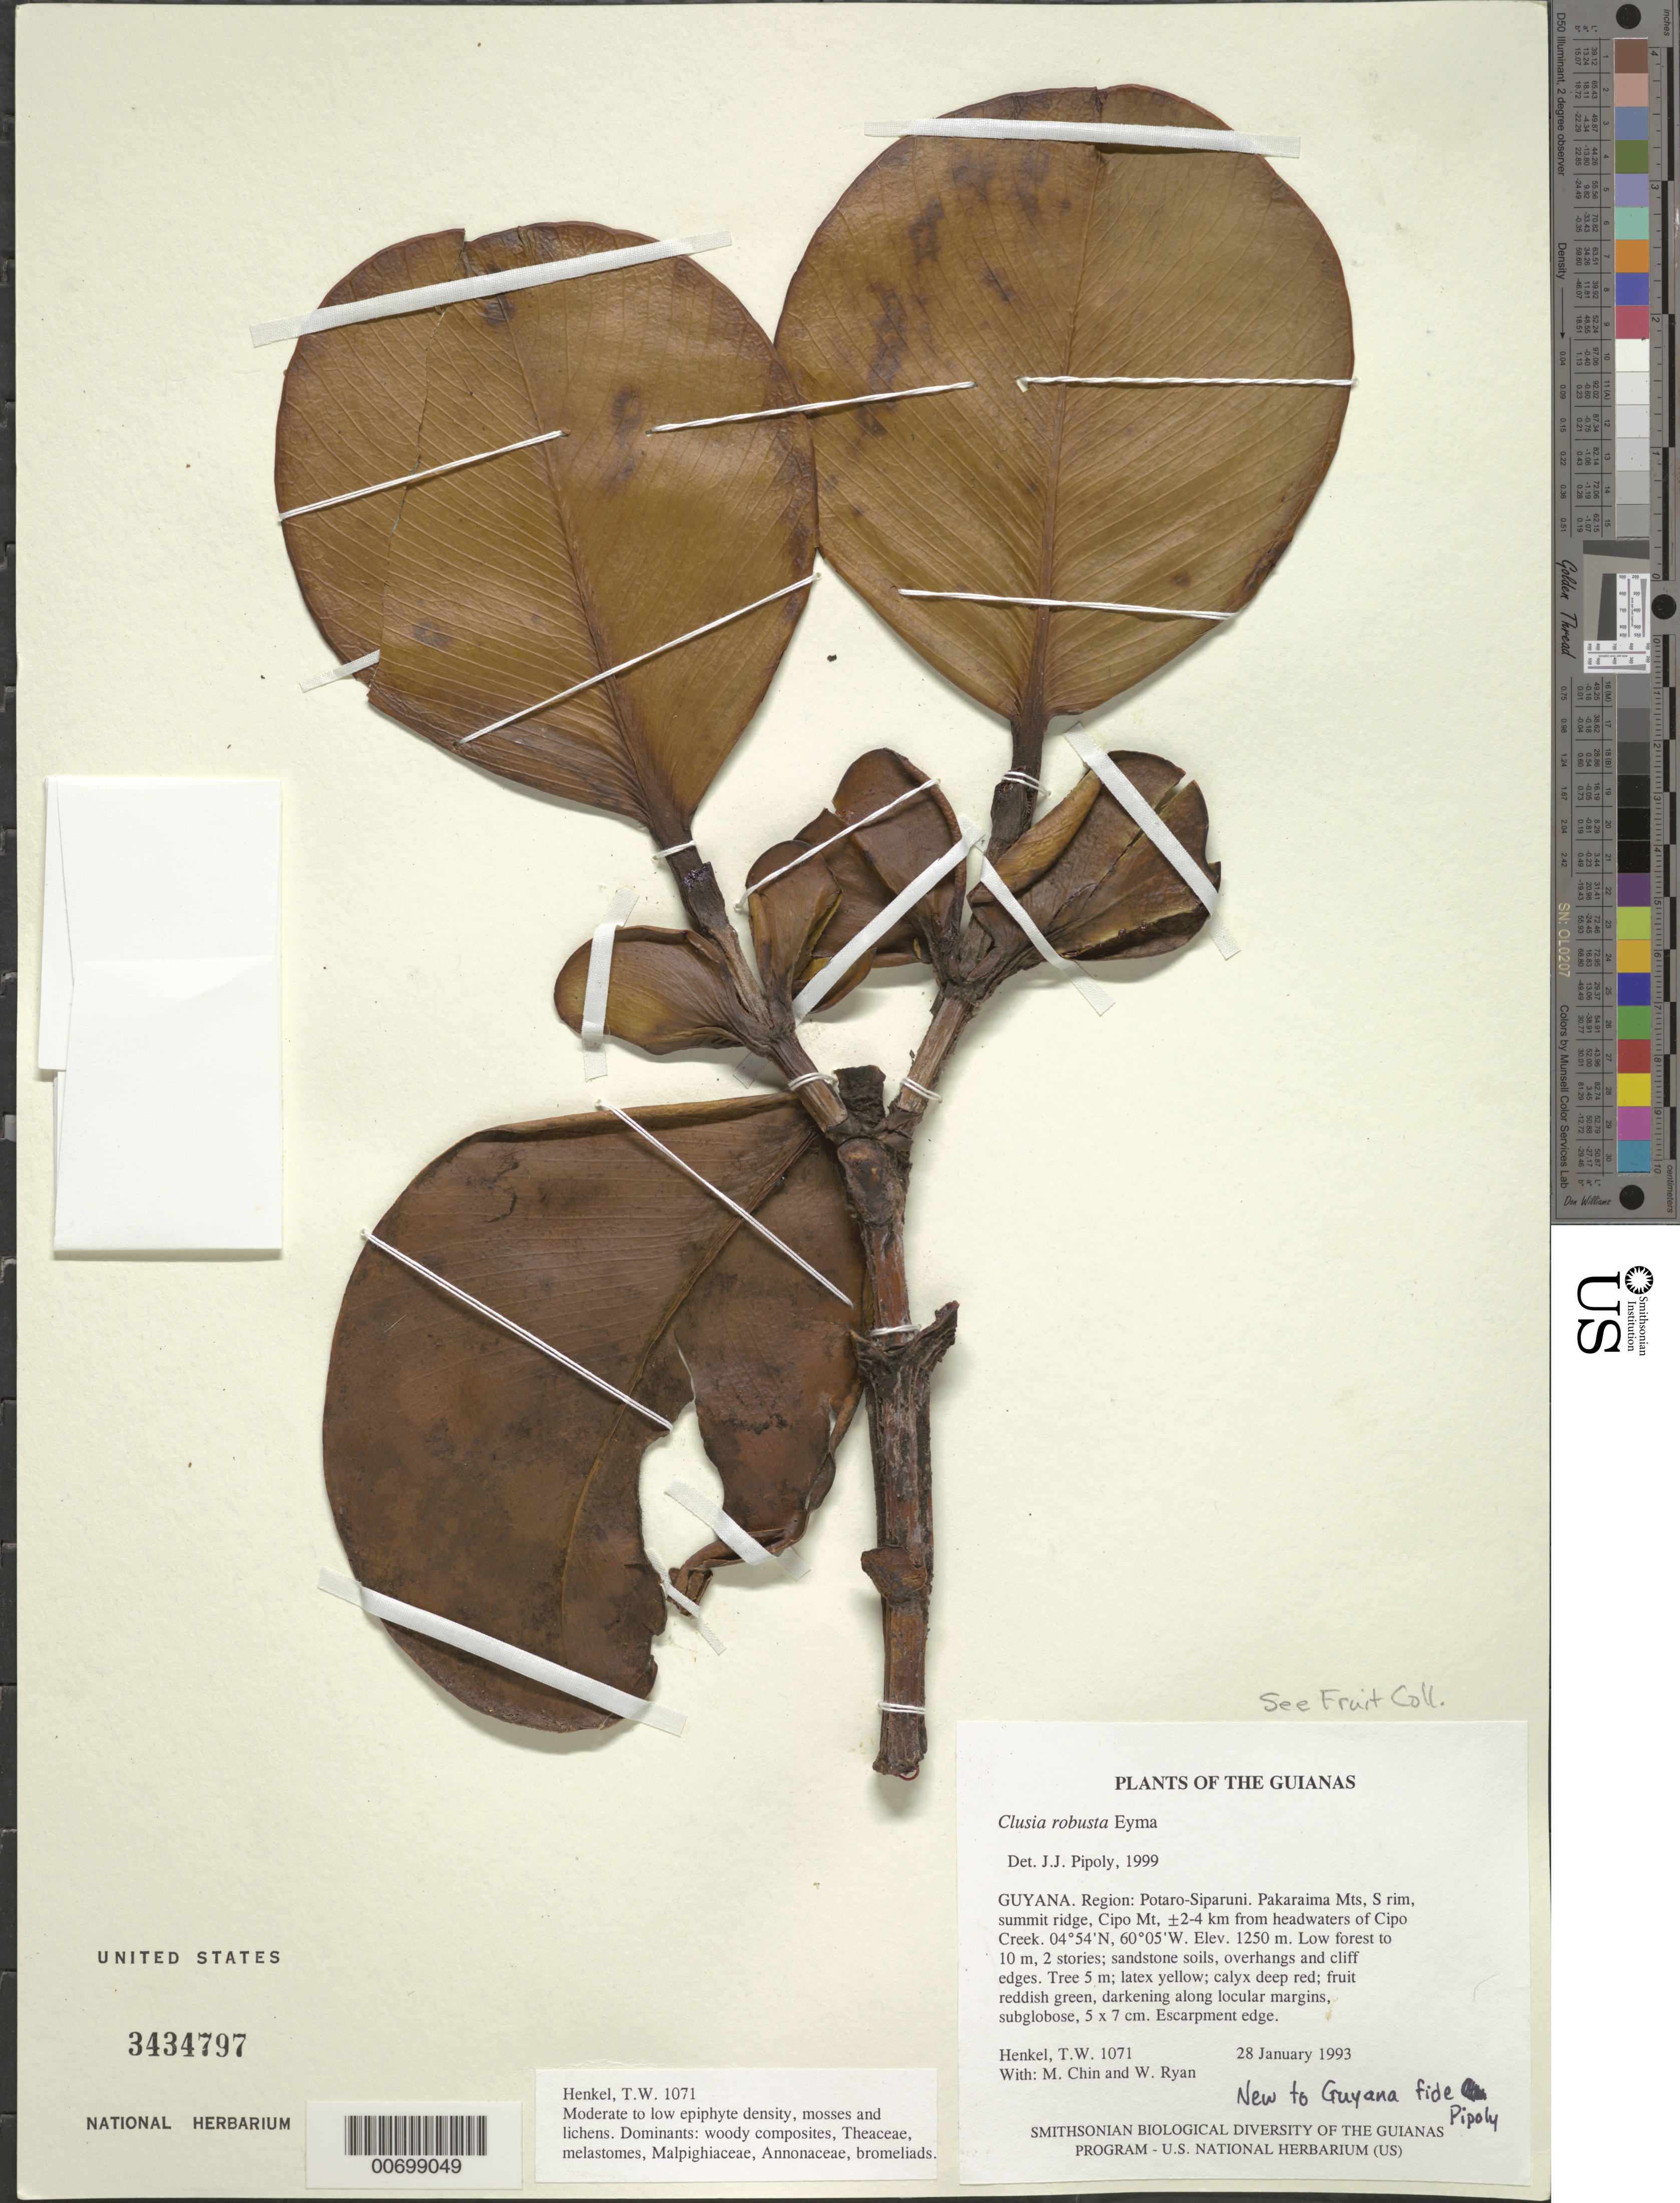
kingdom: Plantae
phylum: Tracheophyta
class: Magnoliopsida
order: Malpighiales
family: Clusiaceae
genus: Clusia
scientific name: Clusia robusta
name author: Eyma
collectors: T. Henkel, M. Chin & W. Ryan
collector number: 1071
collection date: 1993-01-28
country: Guyana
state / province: Potaro-Siparuni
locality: The Guianas, Region: Potaro-Siparuni. Pakaraima Mts, S rim, summit ridge, Cipo Mt, ±2-4 km from headwaters of Cipo Creek.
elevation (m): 1250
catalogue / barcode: US 3434797